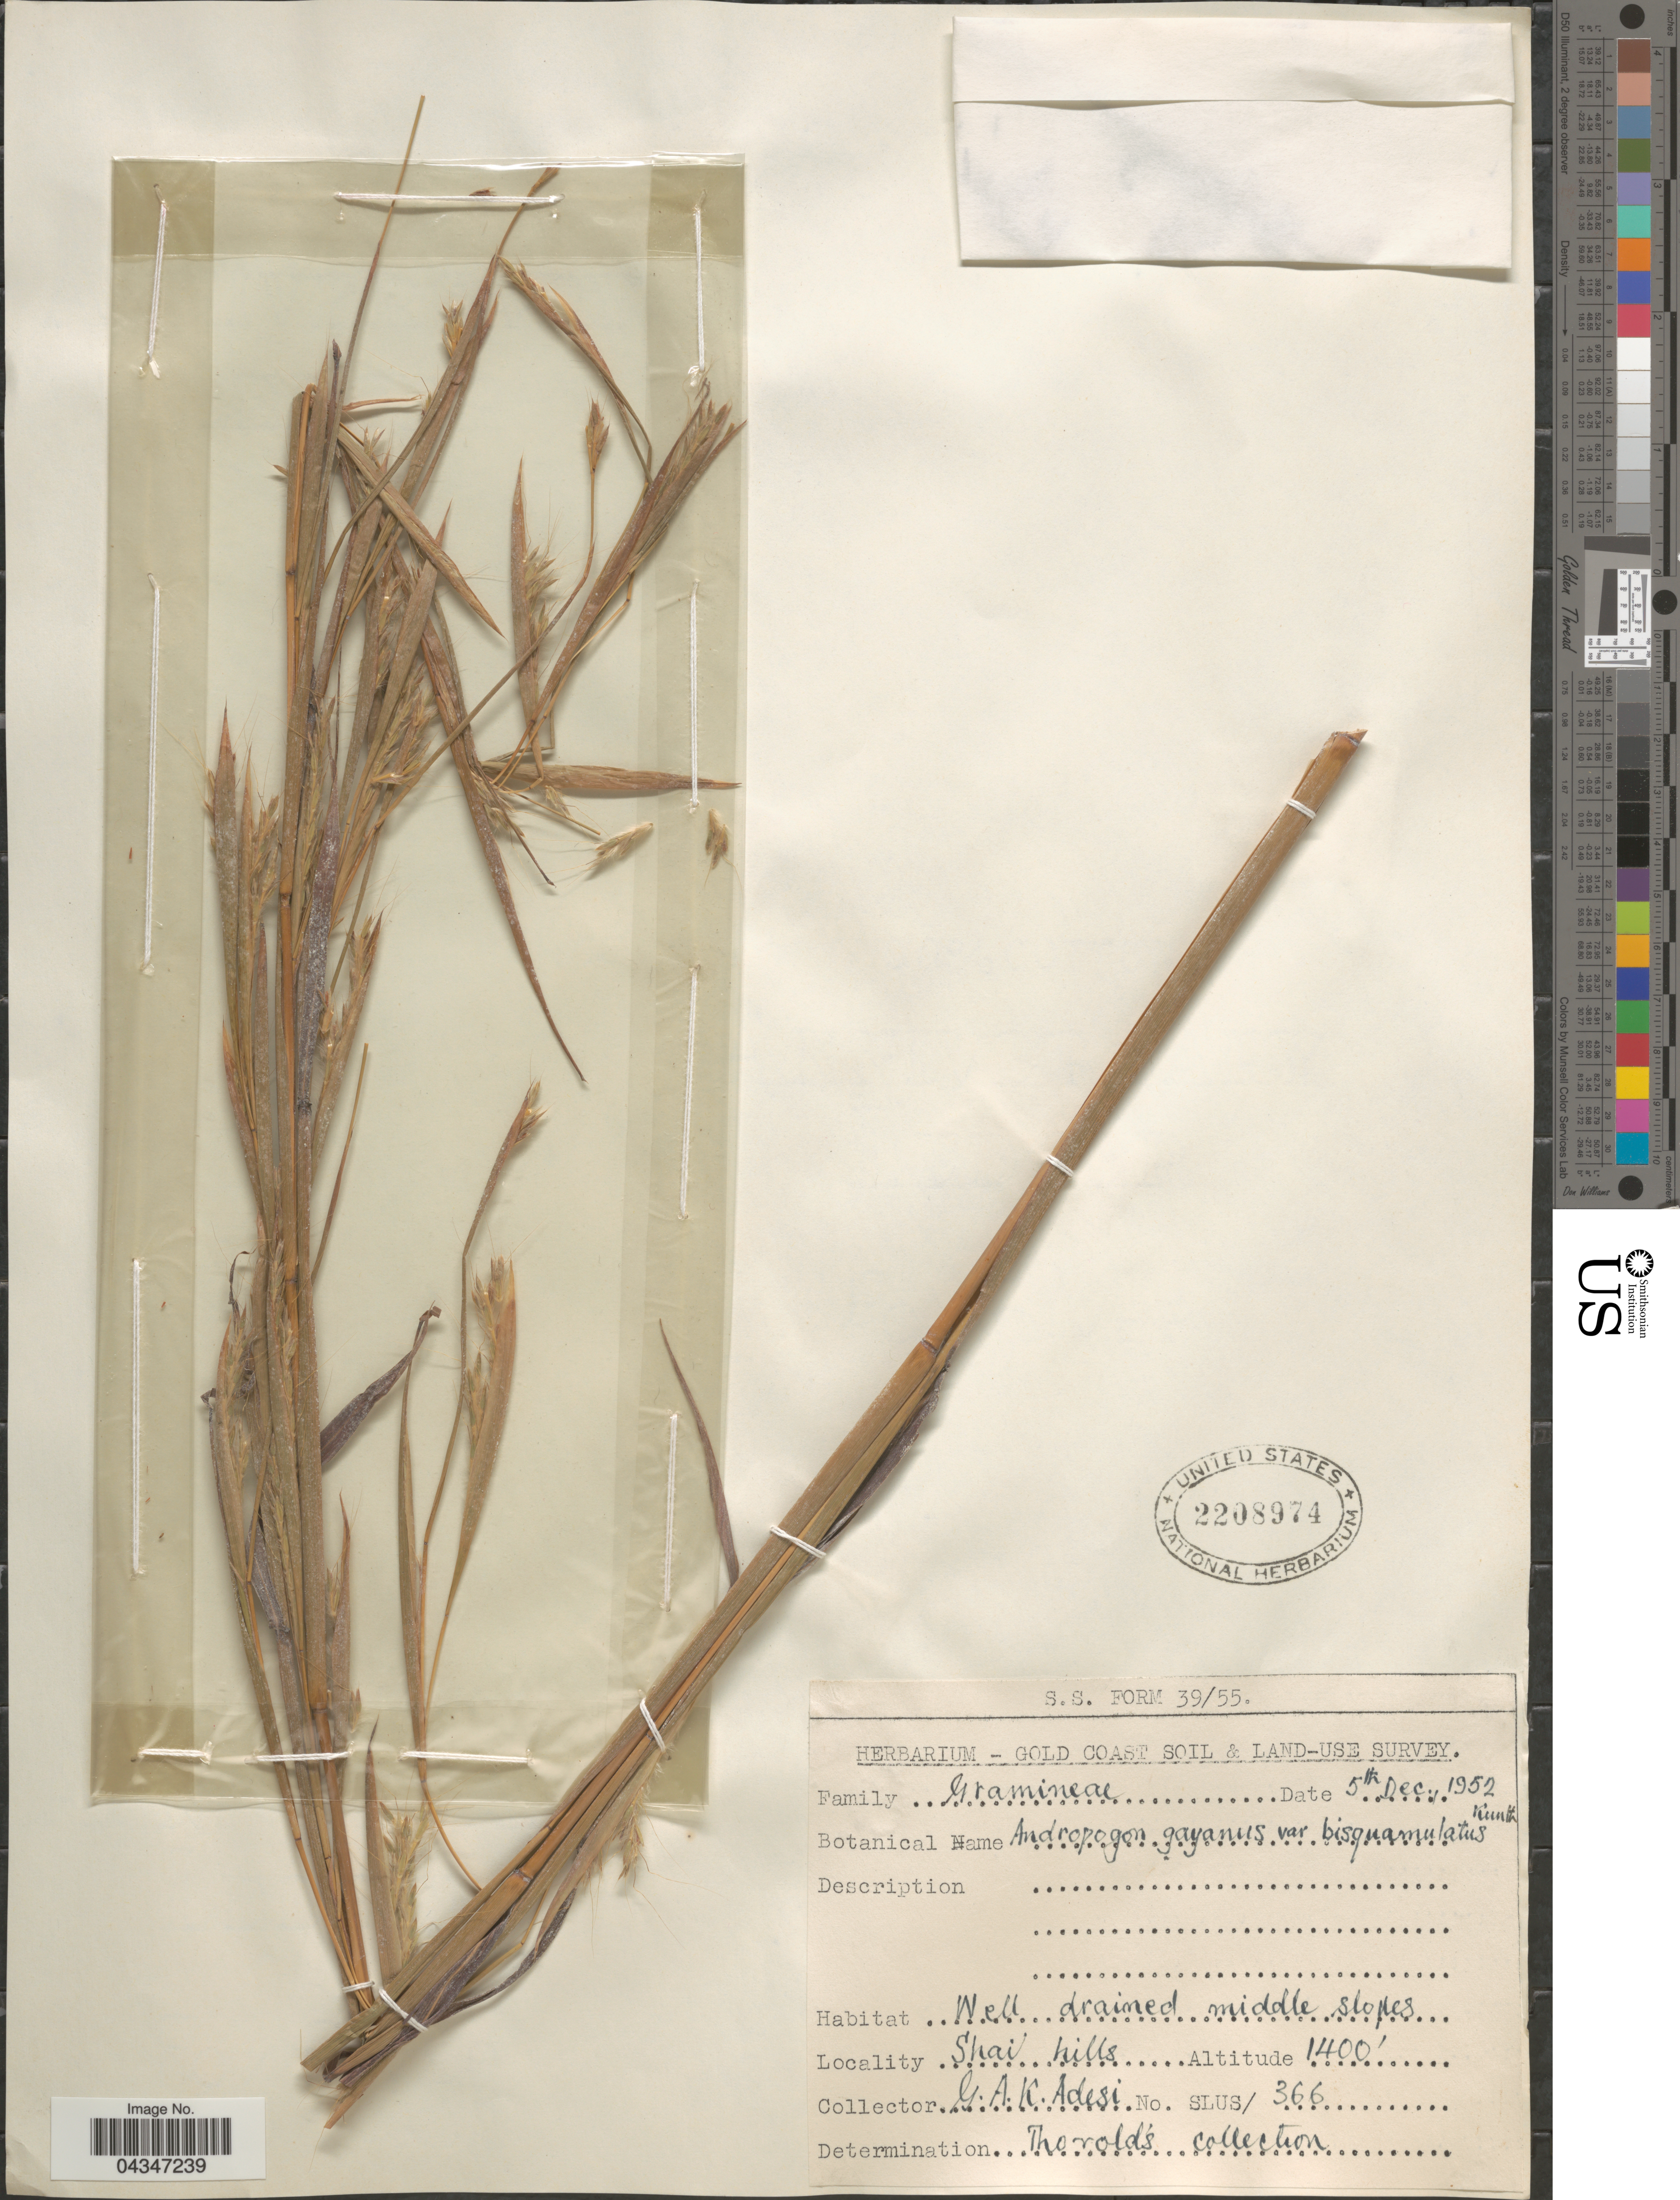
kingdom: Plantae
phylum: Tracheophyta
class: Liliopsida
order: Poales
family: Poaceae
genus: Andropogon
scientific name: Andropogon gayanus var. bisquamulatus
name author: (Hochst.) Hack.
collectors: G. A. K. Adesi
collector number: SLUS/366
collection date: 1952-12-05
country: Ghana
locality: Gold Coast Soil & Land-Use Survey. Shai hills.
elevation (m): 427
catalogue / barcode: US 2208974